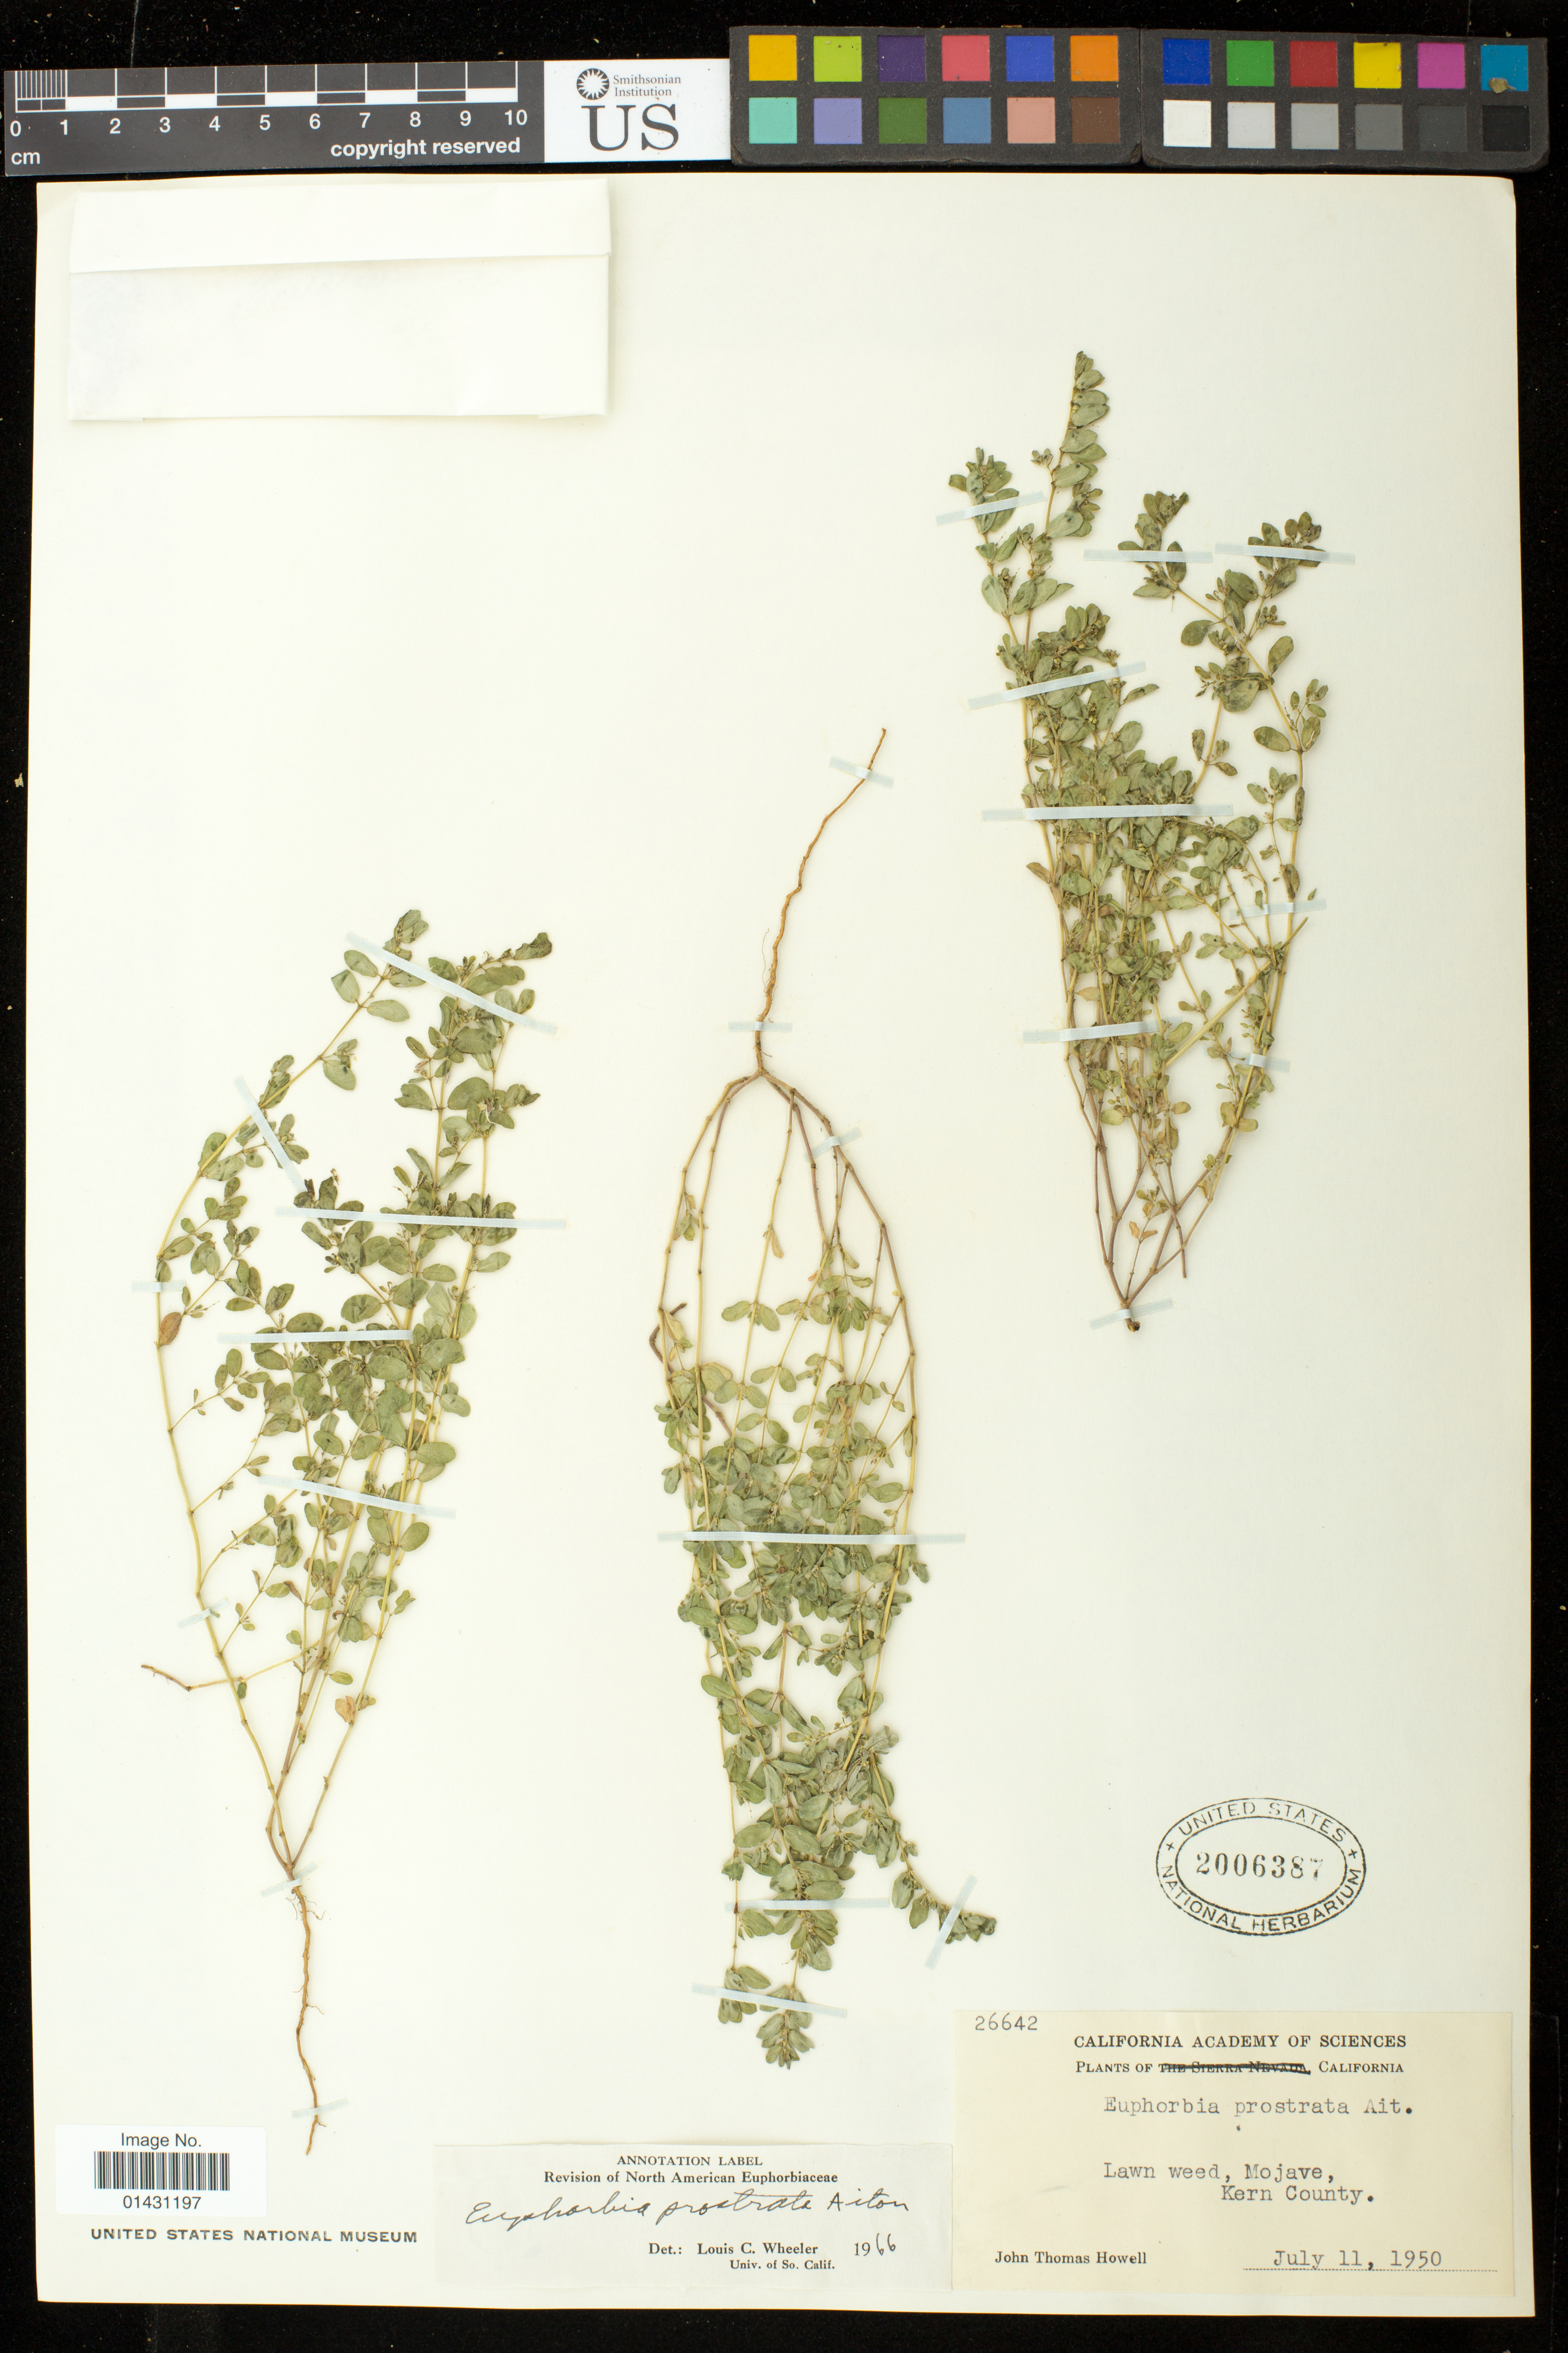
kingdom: Plantae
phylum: Tracheophyta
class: Magnoliopsida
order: Malpighiales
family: Euphorbiaceae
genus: Euphorbia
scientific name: Euphorbia prostrata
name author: Aiton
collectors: J. T. Howell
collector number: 26642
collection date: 1950-07-11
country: United States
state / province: California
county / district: Kern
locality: Mojave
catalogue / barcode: US 2006387